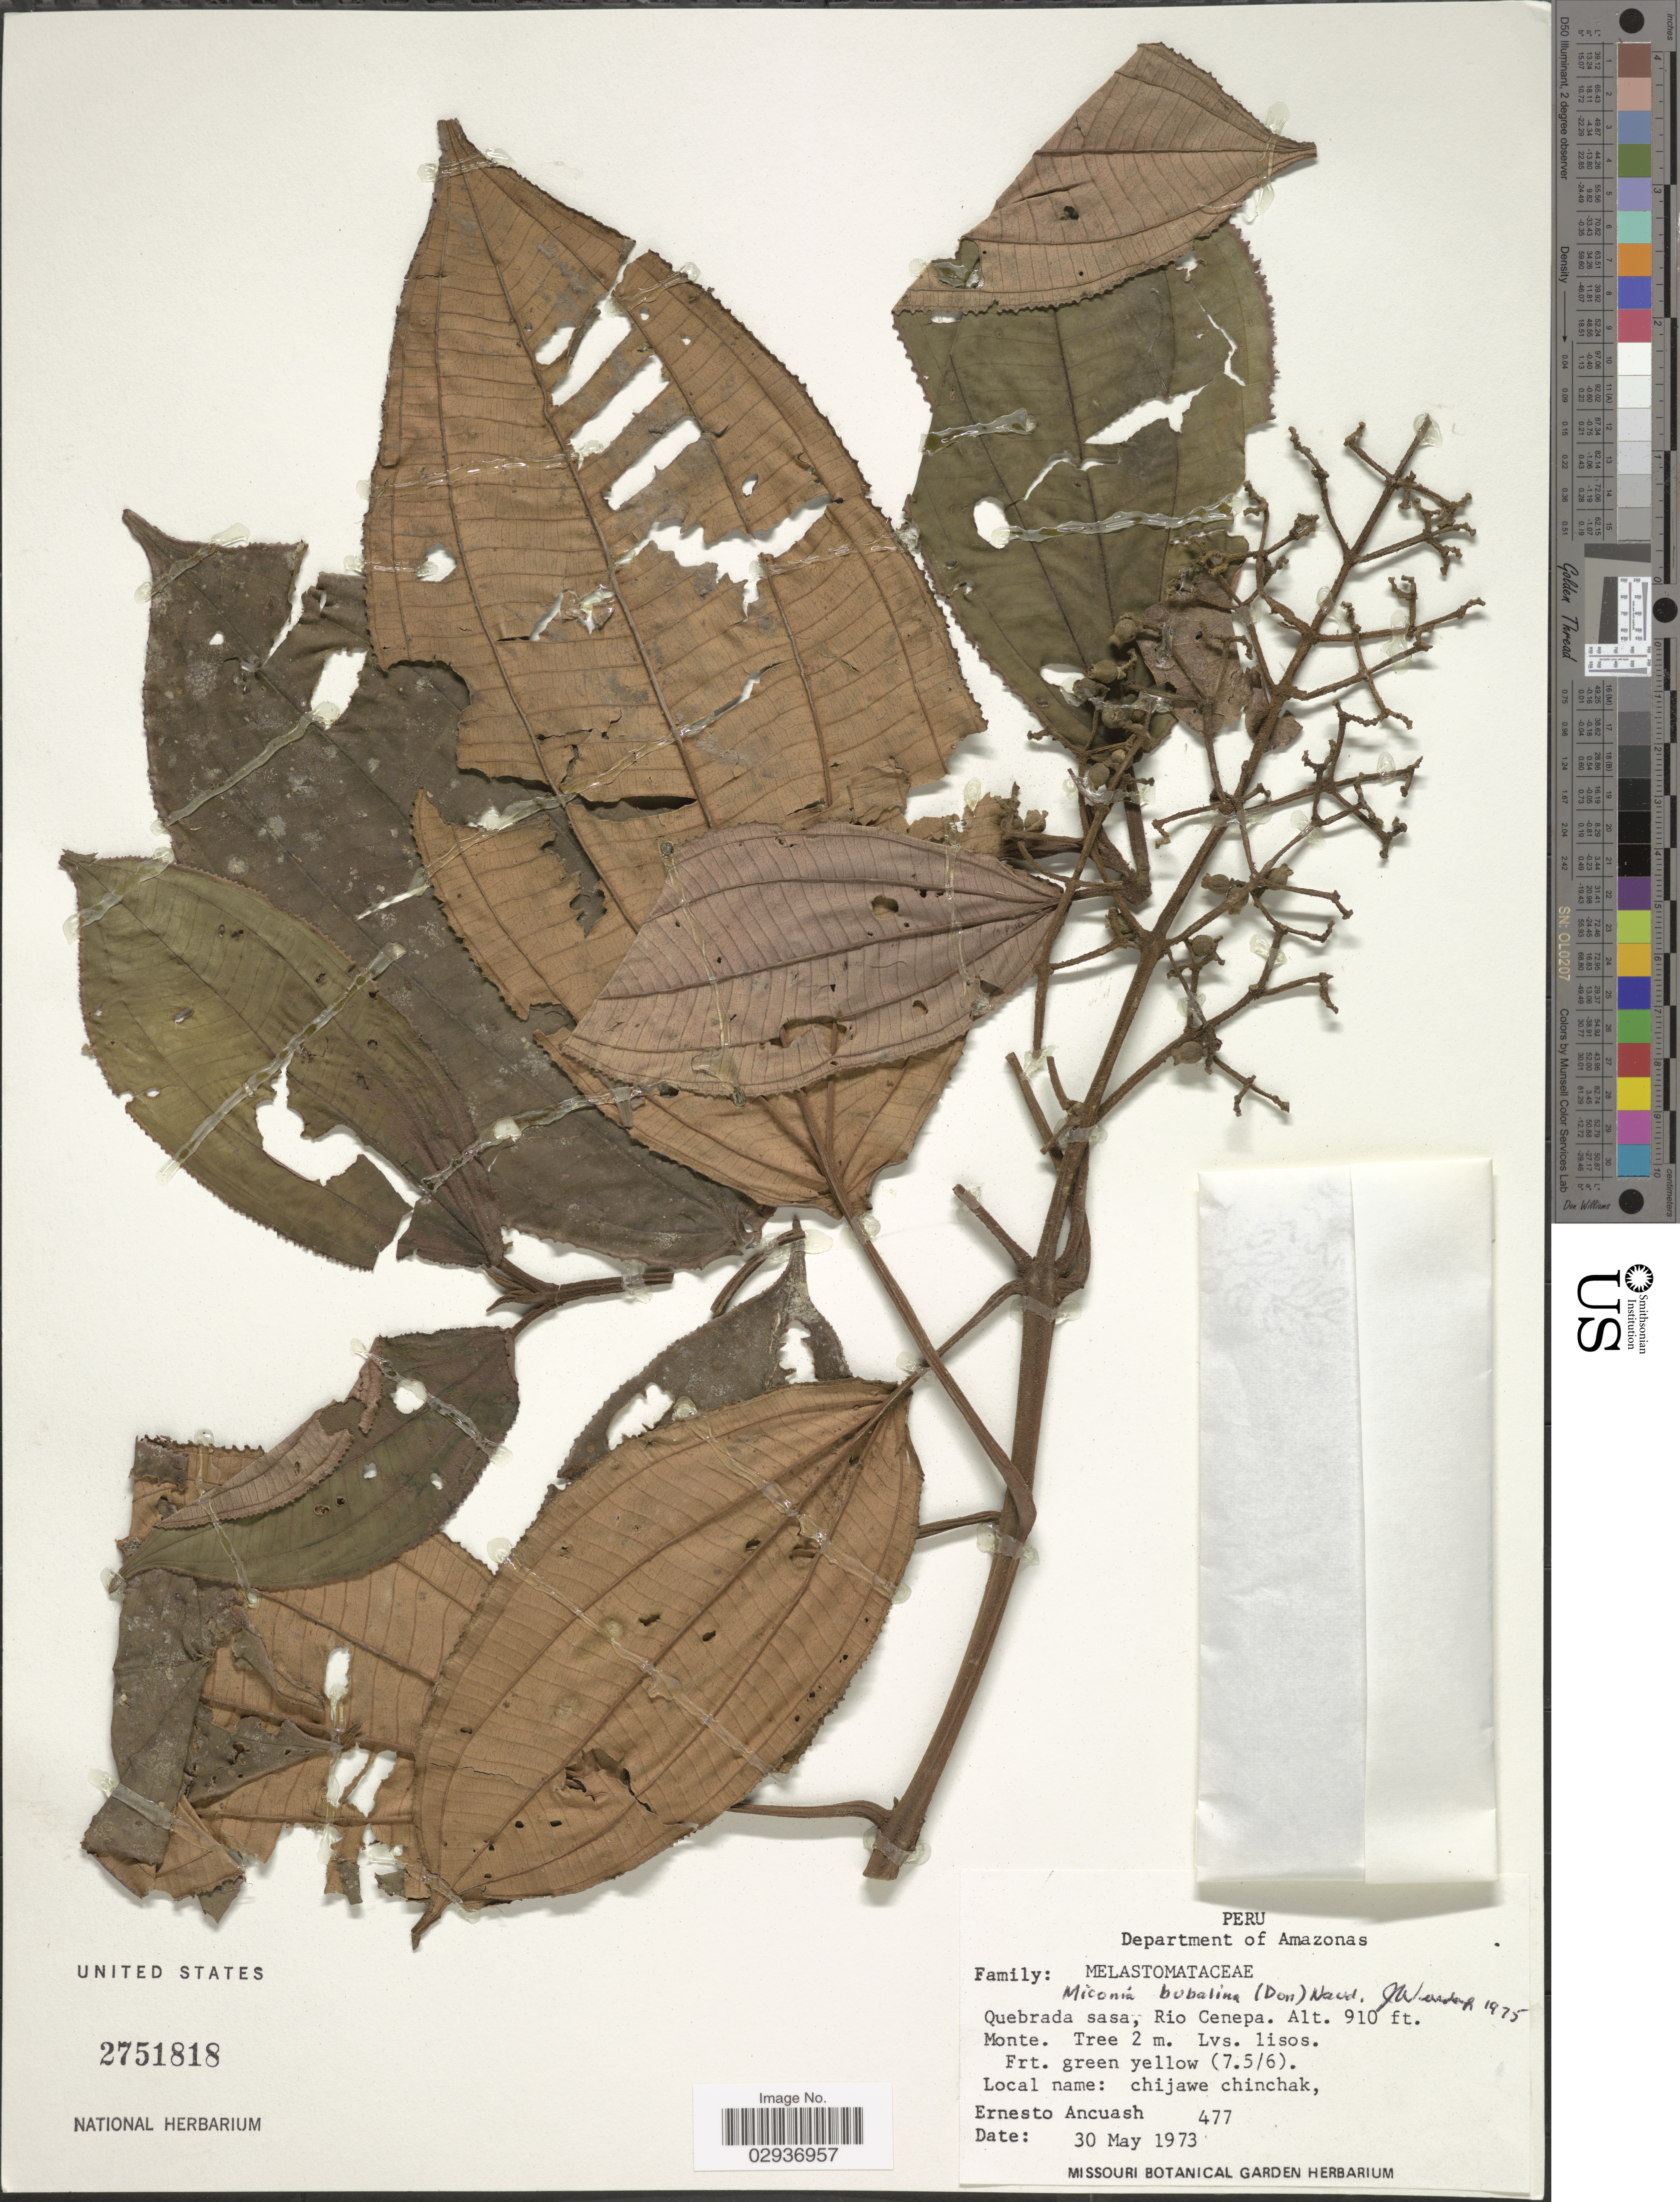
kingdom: Plantae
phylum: Tracheophyta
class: Magnoliopsida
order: Myrtales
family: Melastomataceae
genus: Miconia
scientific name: Miconia bubalina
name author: Naudin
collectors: E. Ancuash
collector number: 477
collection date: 1973-05-30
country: Peru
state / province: Amazonas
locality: Department of Amazonas. Quebrada sasa, Rio Cenepa.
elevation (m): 277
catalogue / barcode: US 2751818